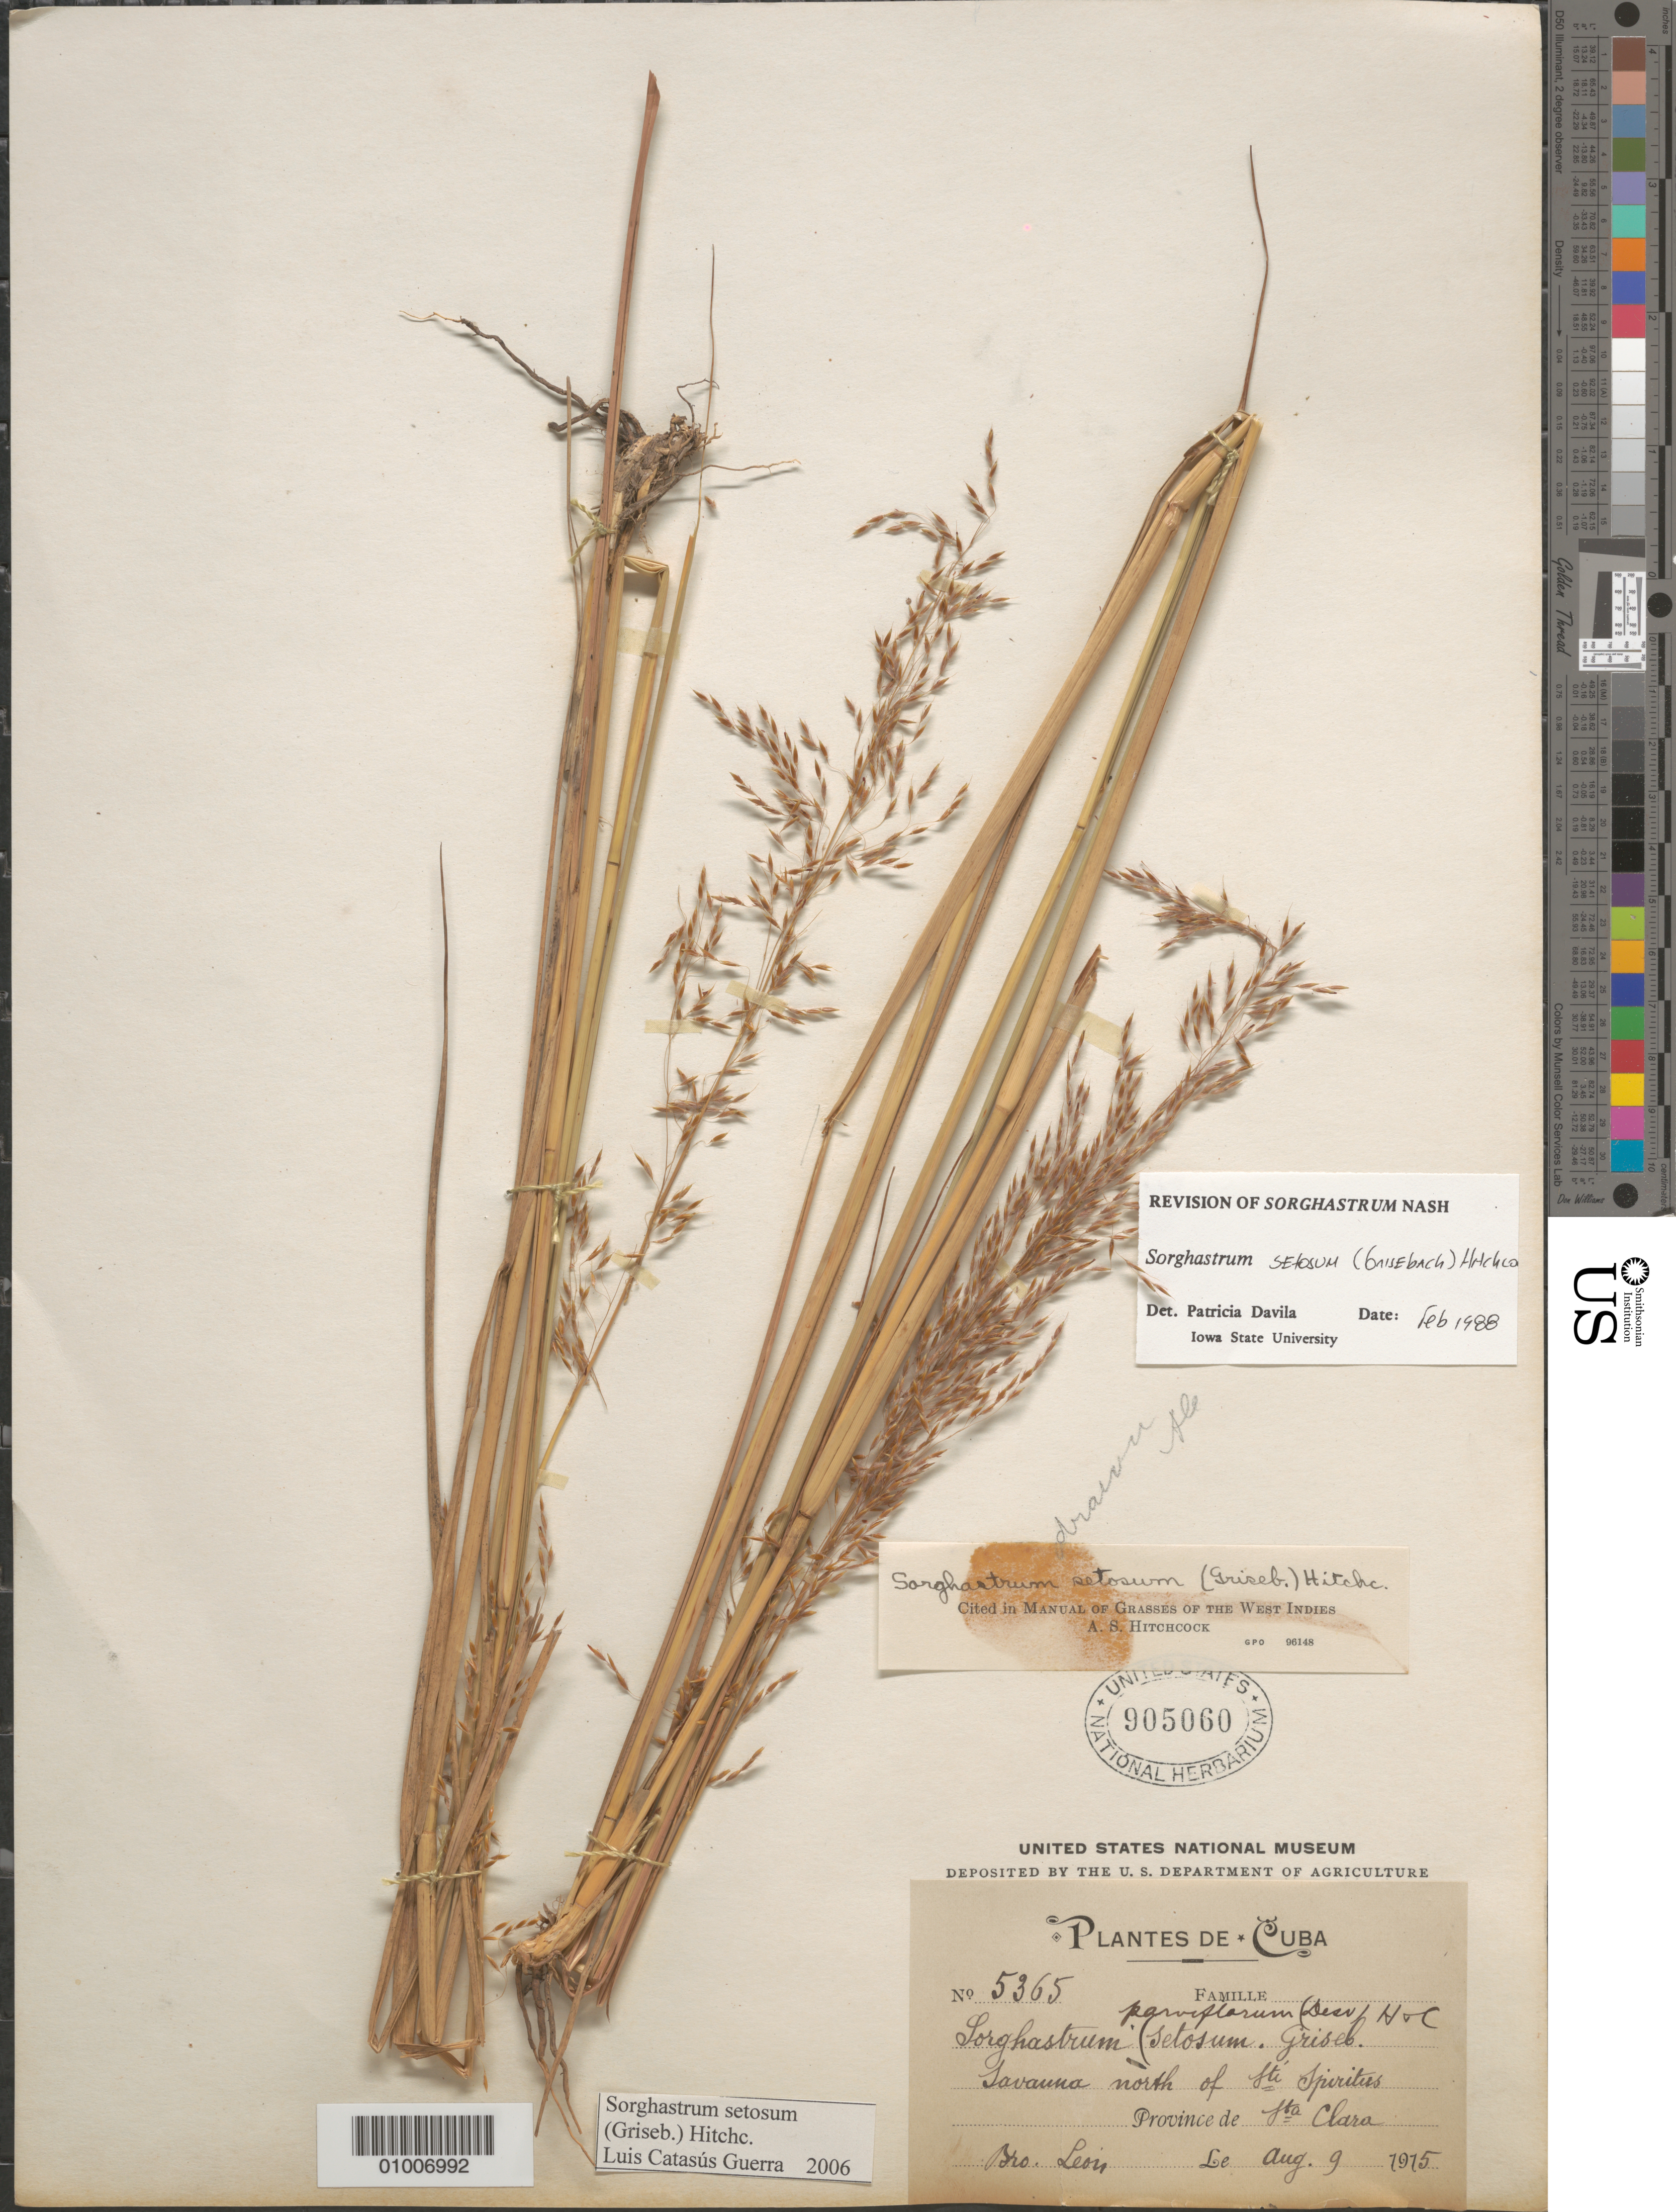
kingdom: Plantae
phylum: Tracheophyta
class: Liliopsida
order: Poales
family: Poaceae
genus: Sorghastrum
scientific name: Sorghastrum setosum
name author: (Griseb.) Hitchc.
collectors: Bro. León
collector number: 5365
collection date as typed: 09 Aug 1915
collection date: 1915-08-09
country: Cuba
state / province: Las Villas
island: Cuba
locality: Savanna north of Santa Spiritus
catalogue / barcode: US 905060